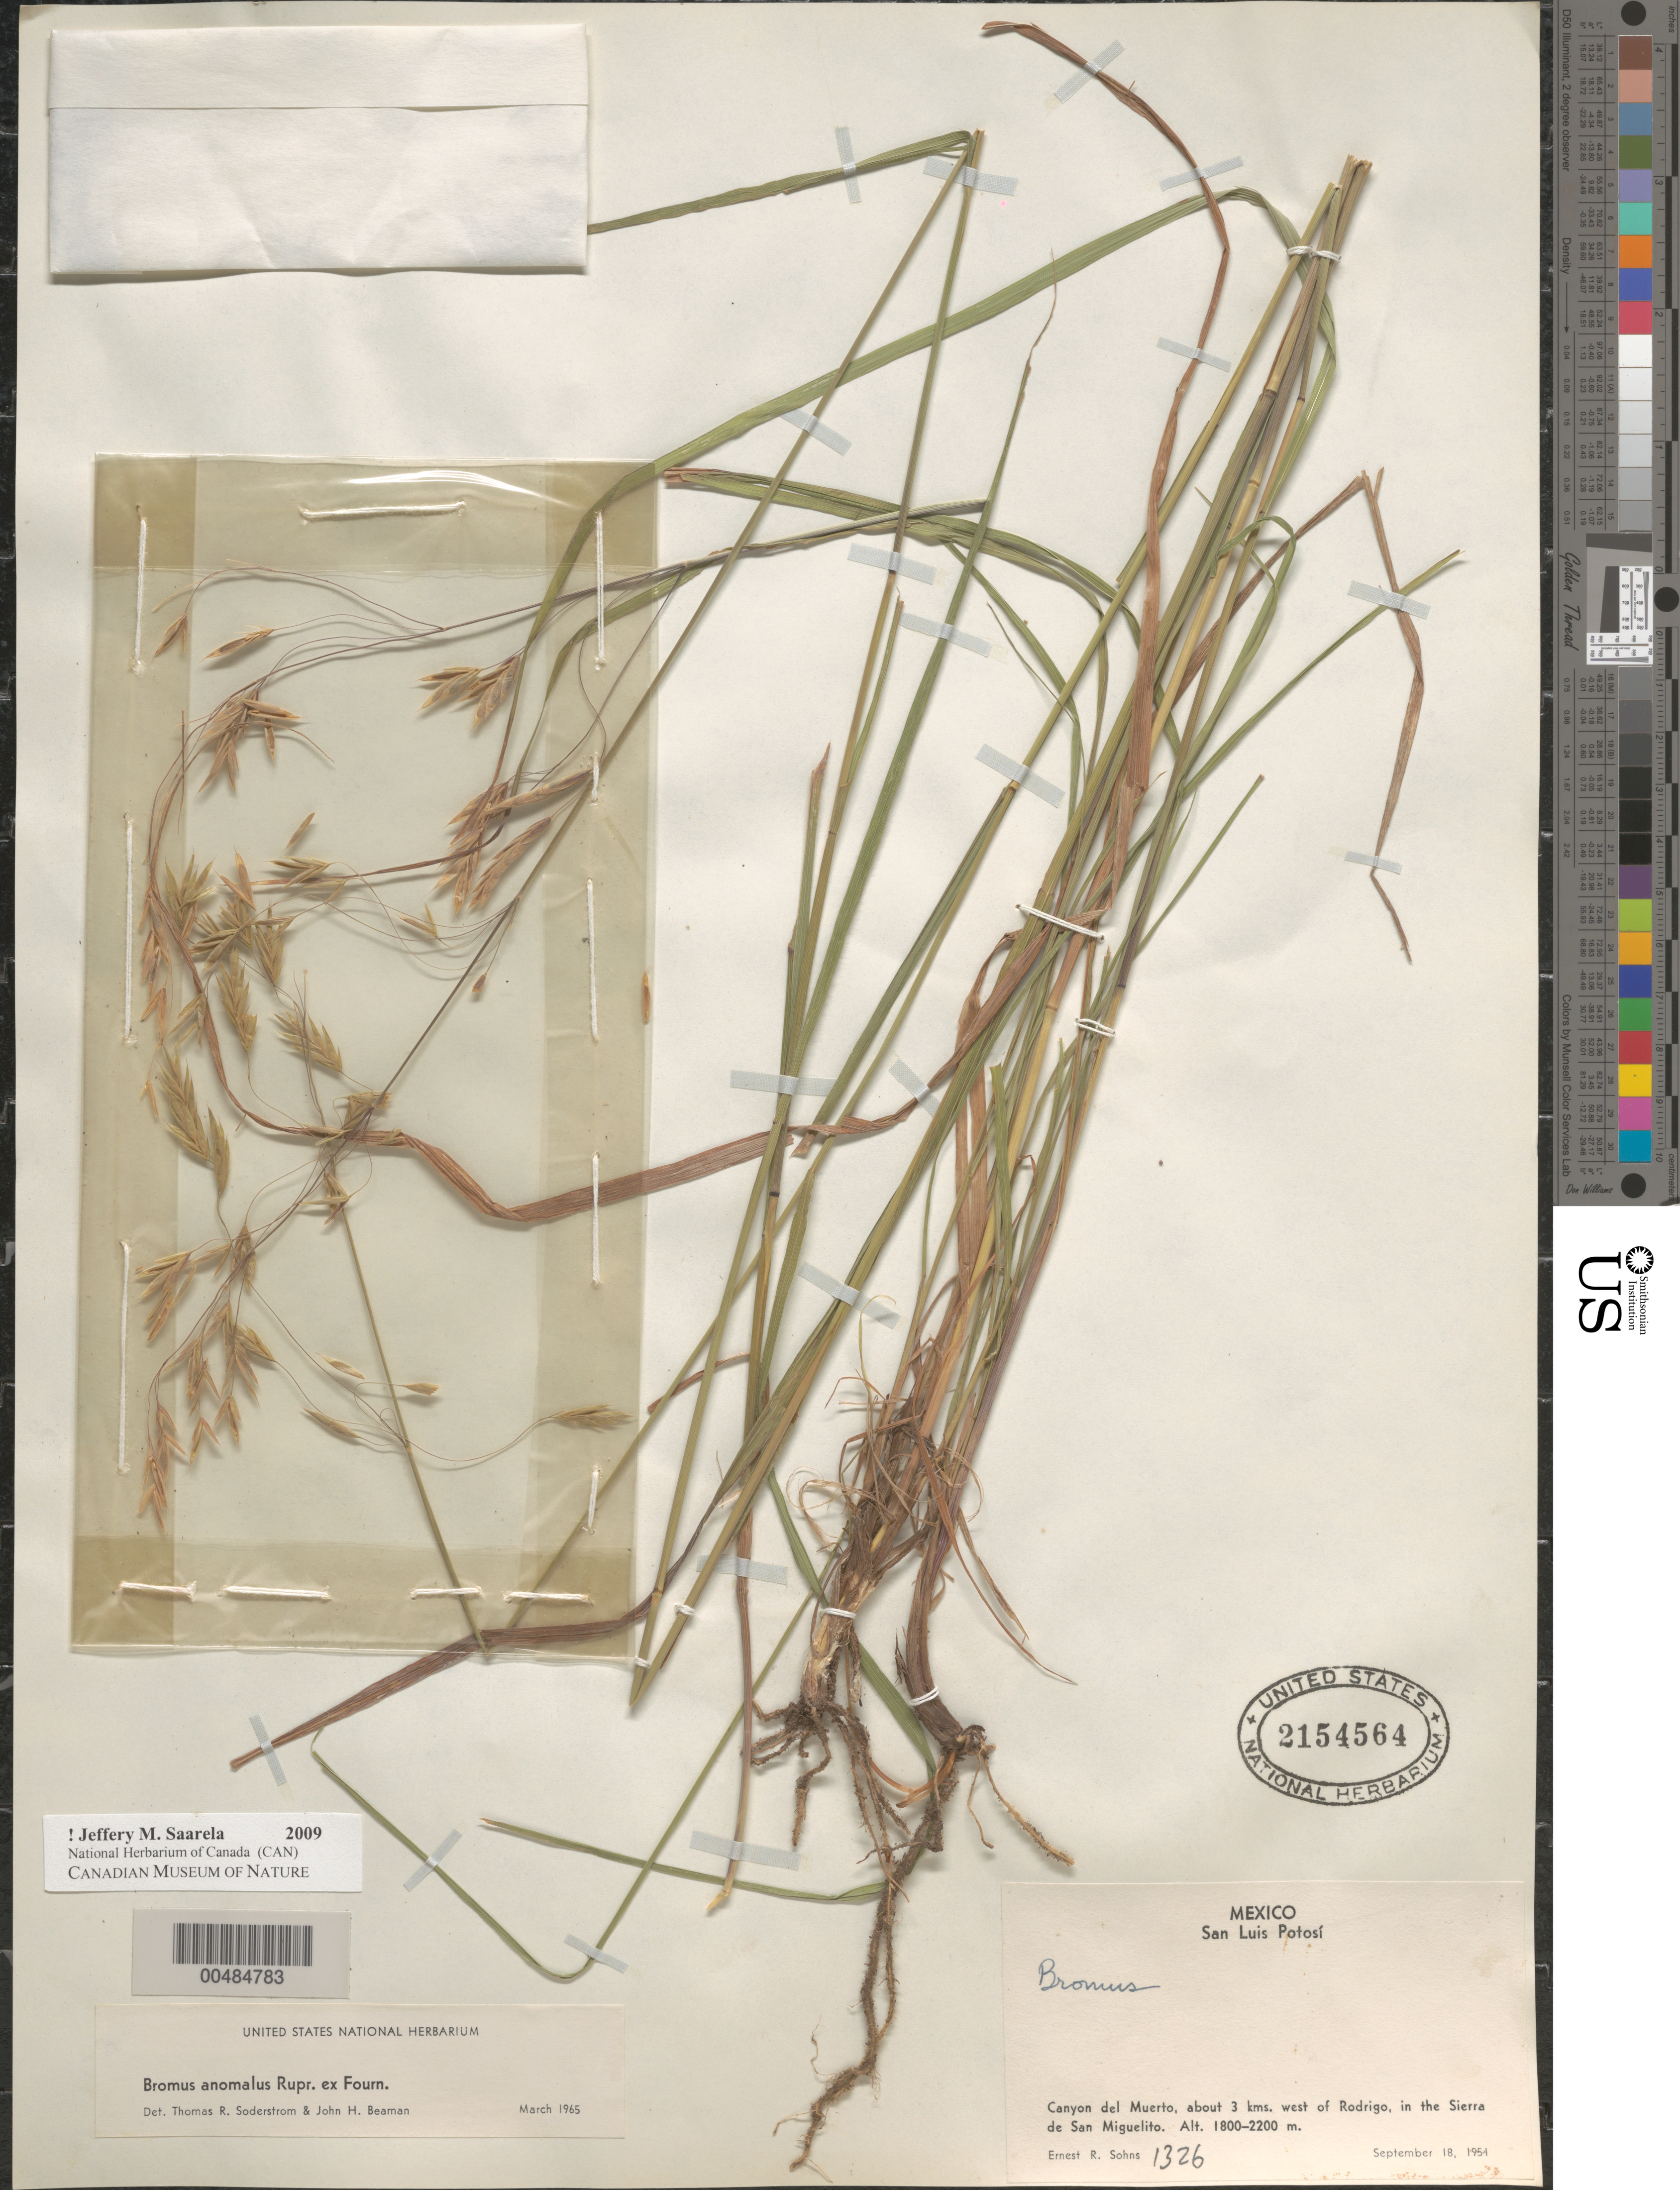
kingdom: Plantae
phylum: Tracheophyta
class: Liliopsida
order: Poales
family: Poaceae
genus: Bromus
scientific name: Bromus anomalus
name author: Rupr. ex E. Fourn.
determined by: Soderstrom, T. R.; Beaman, J. H.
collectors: E. R. Sohns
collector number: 1326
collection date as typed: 18 Sep 1954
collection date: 1954-09-18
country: Mexico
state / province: San Luis Potosi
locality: Canyon del Muerto, about 3 km W of Rodrigo, in the Sierra de San Miguelito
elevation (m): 1800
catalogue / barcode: US 2154564